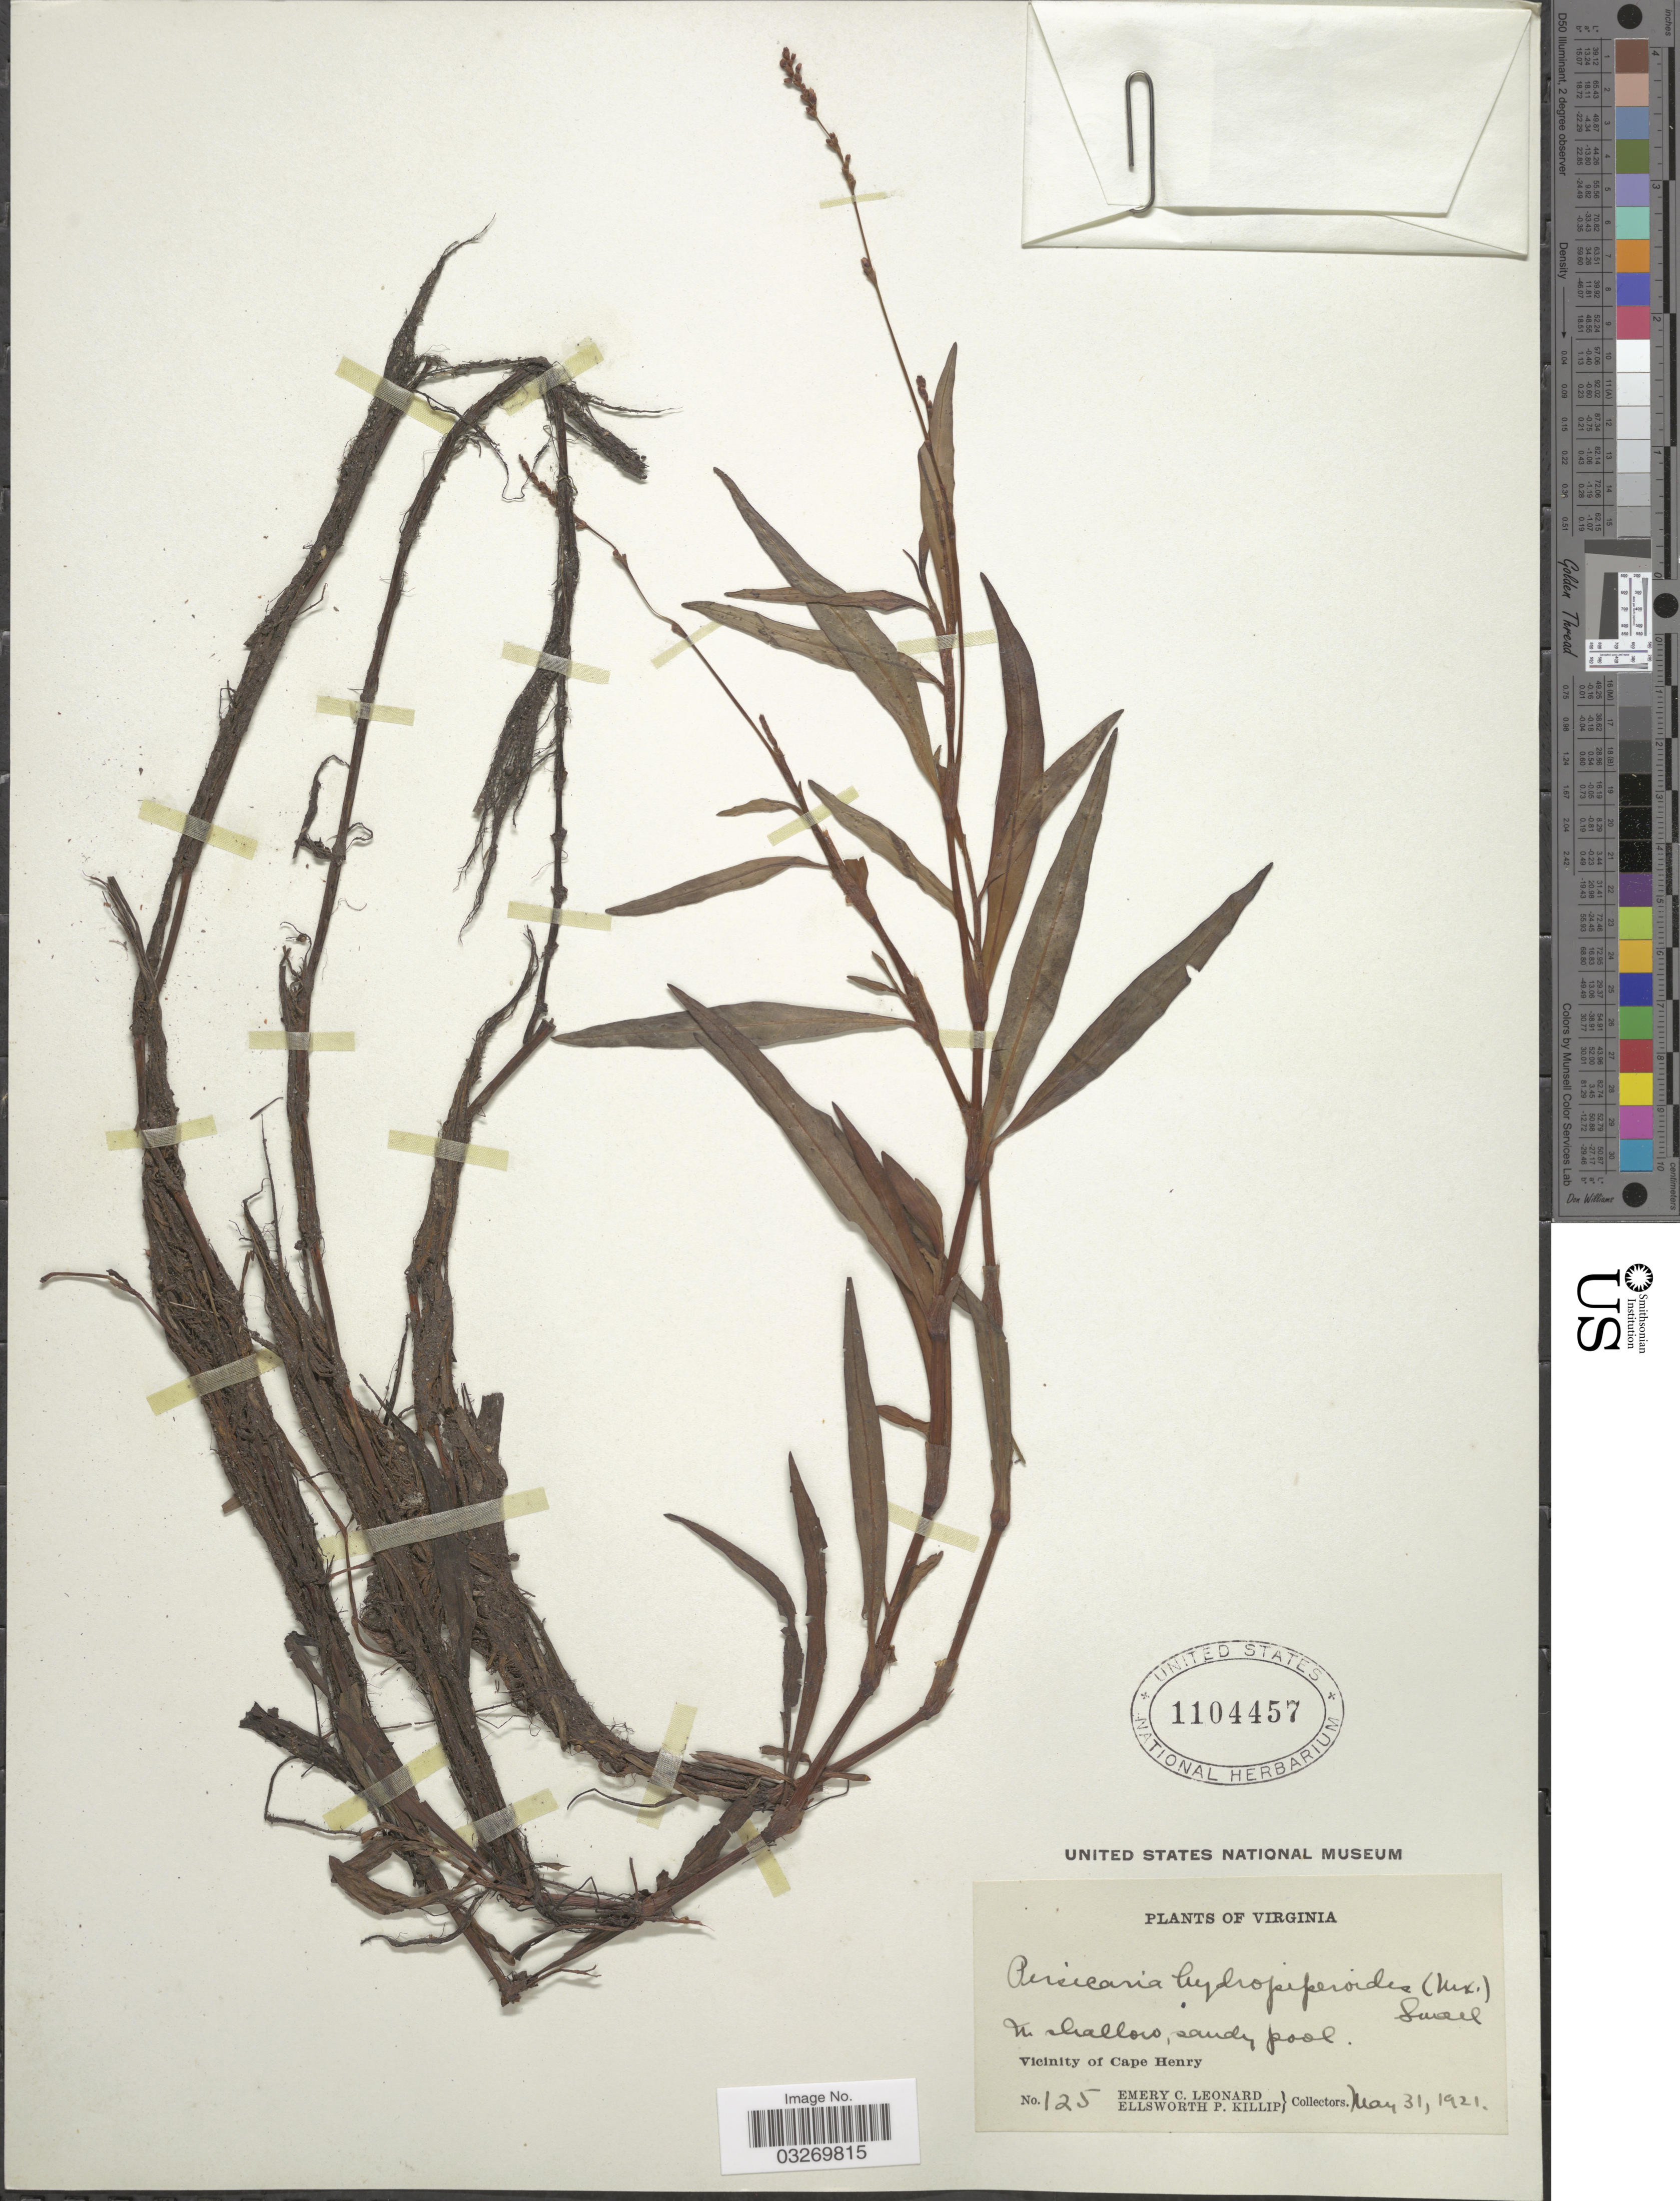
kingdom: Plantae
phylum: Tracheophyta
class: Magnoliopsida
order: Caryophyllales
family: Polygonaceae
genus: Persicaria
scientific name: Persicaria hydropiperoides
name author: (Michx.) Small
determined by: Atha, D. E.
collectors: E. C. Leonard & E. P. Killip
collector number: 125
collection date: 1921-05-31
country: United States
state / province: Virginia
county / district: City of Virginia Beach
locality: Vicinity of Cape Henry.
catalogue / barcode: US 1104457